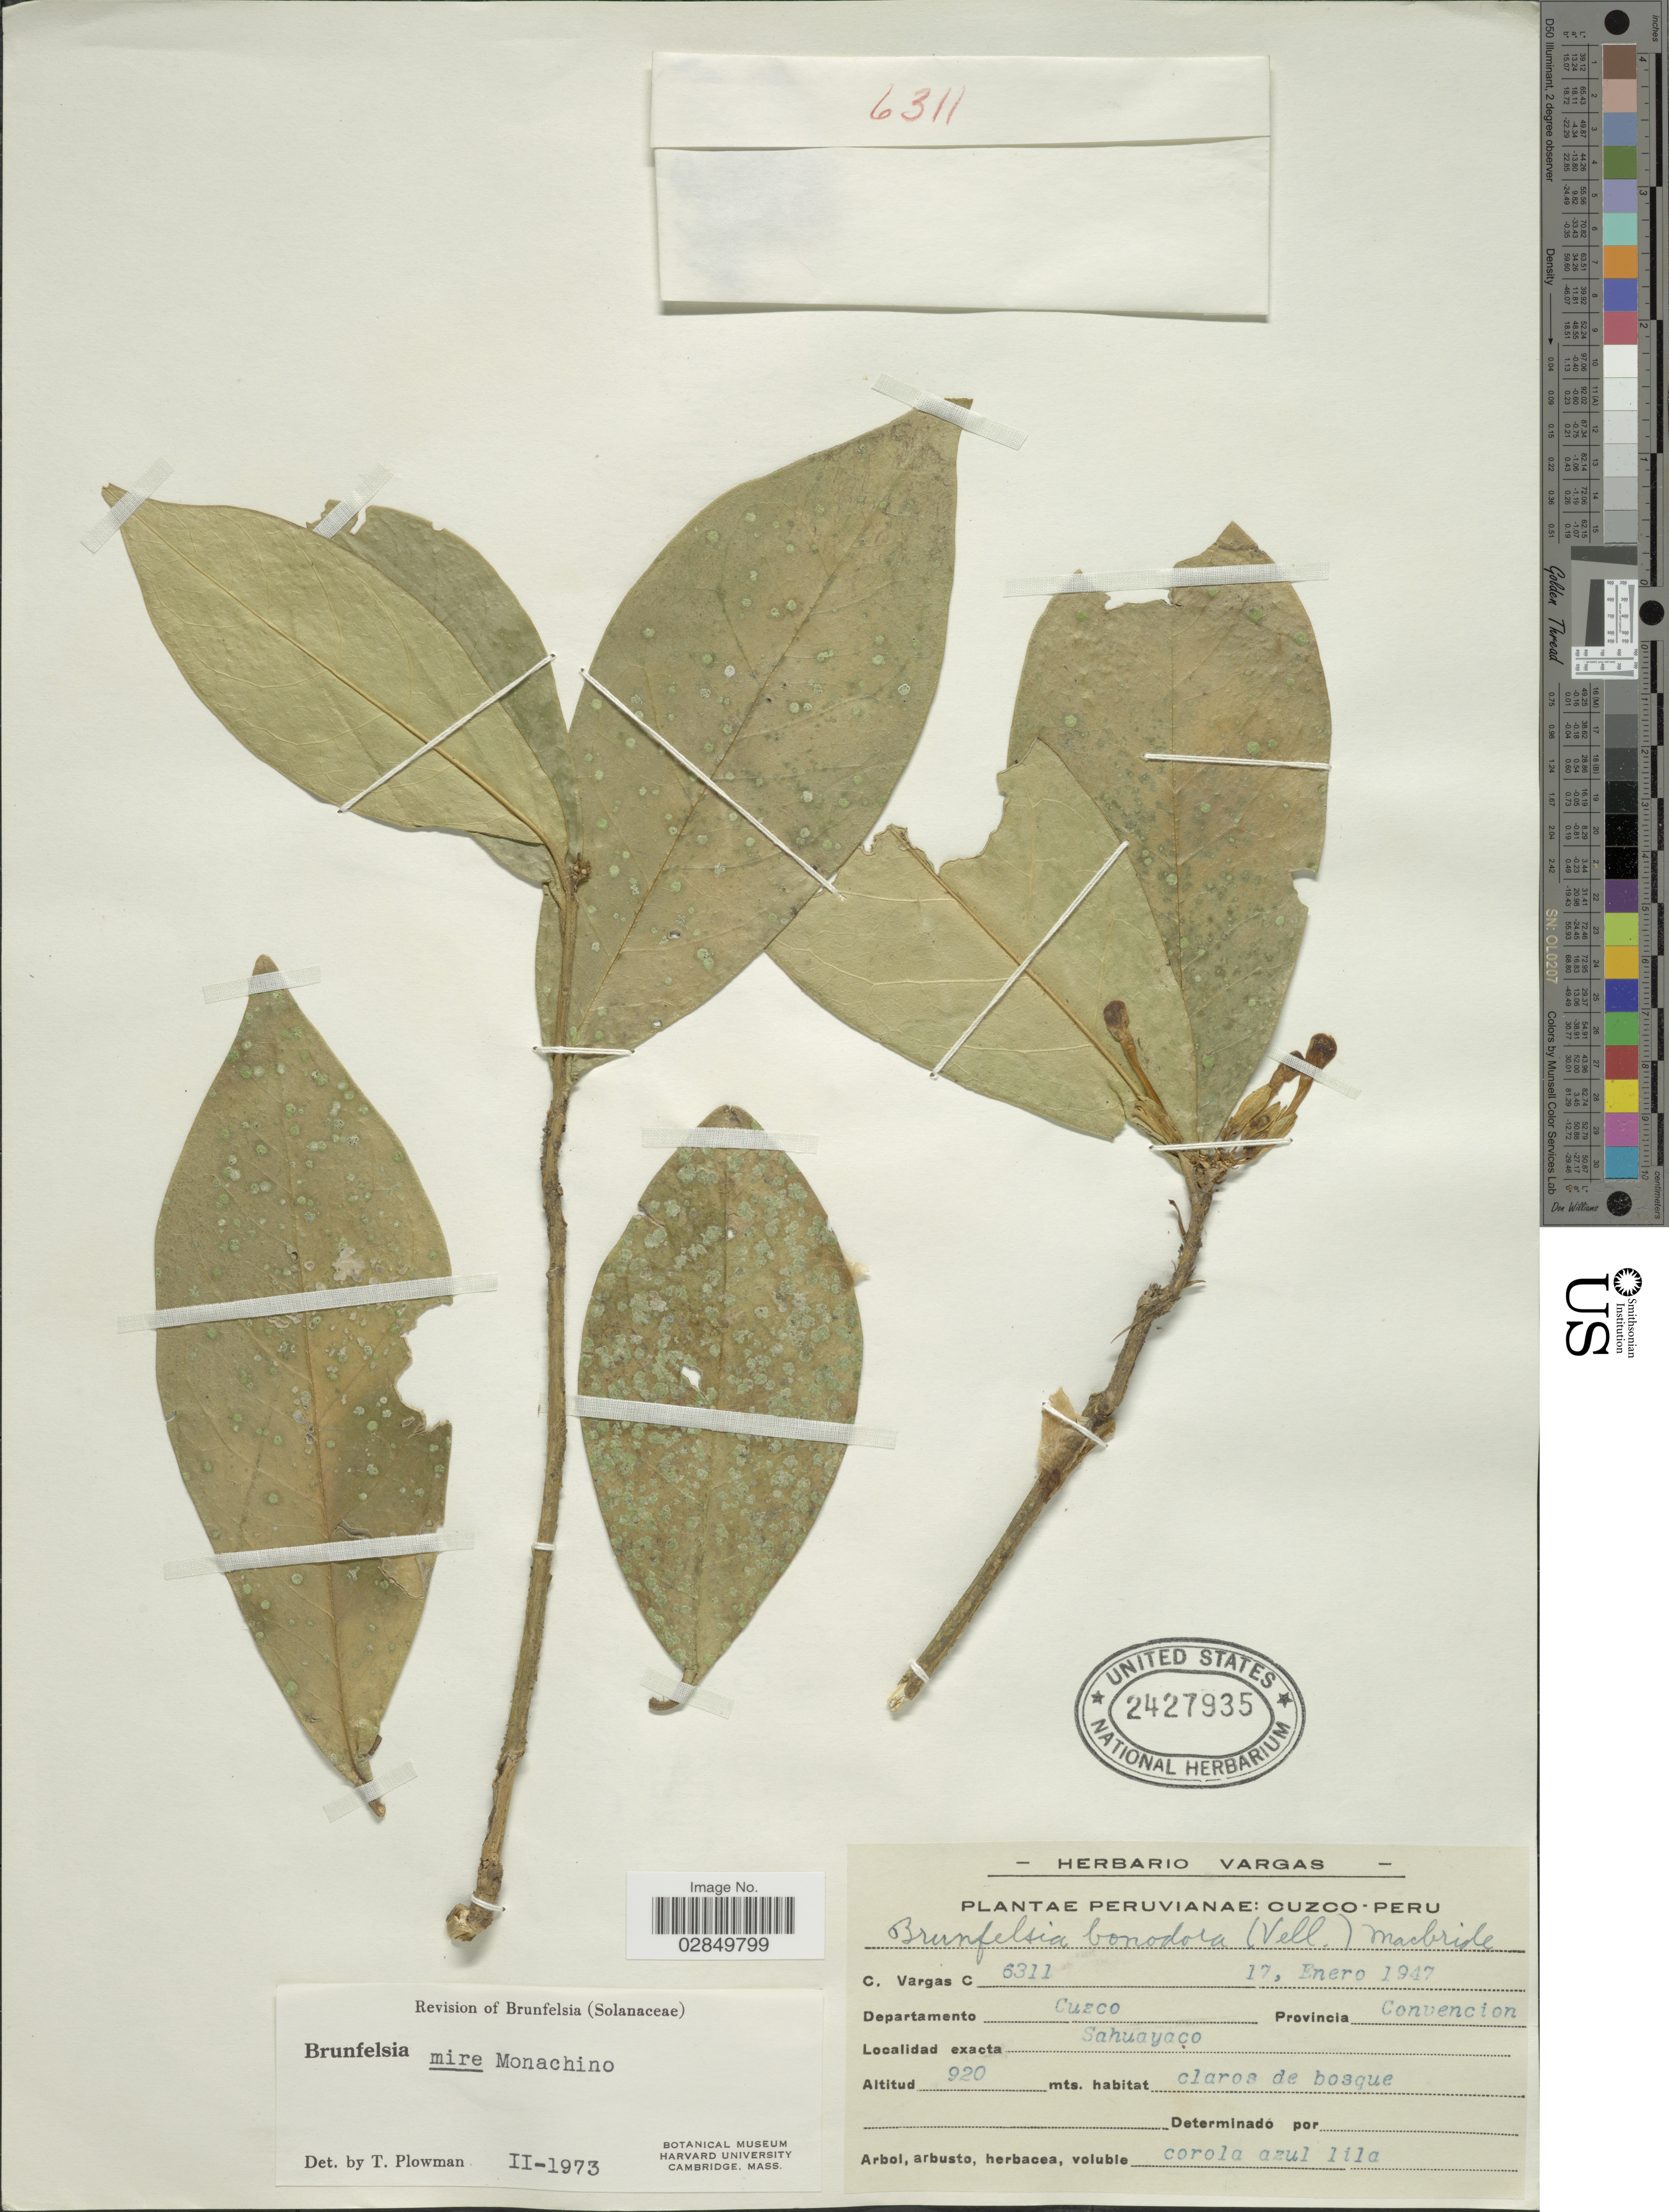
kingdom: Plantae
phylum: Tracheophyta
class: Magnoliopsida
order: Solanales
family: Solanaceae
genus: Brunfelsia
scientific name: Brunfelsia mire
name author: Monach.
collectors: C. Vargas Calderón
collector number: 6311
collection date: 1947-01-17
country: Peru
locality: Departamento Cuzco, Provincia Convencion, Sahuayaco.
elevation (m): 920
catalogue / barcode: US 2427935